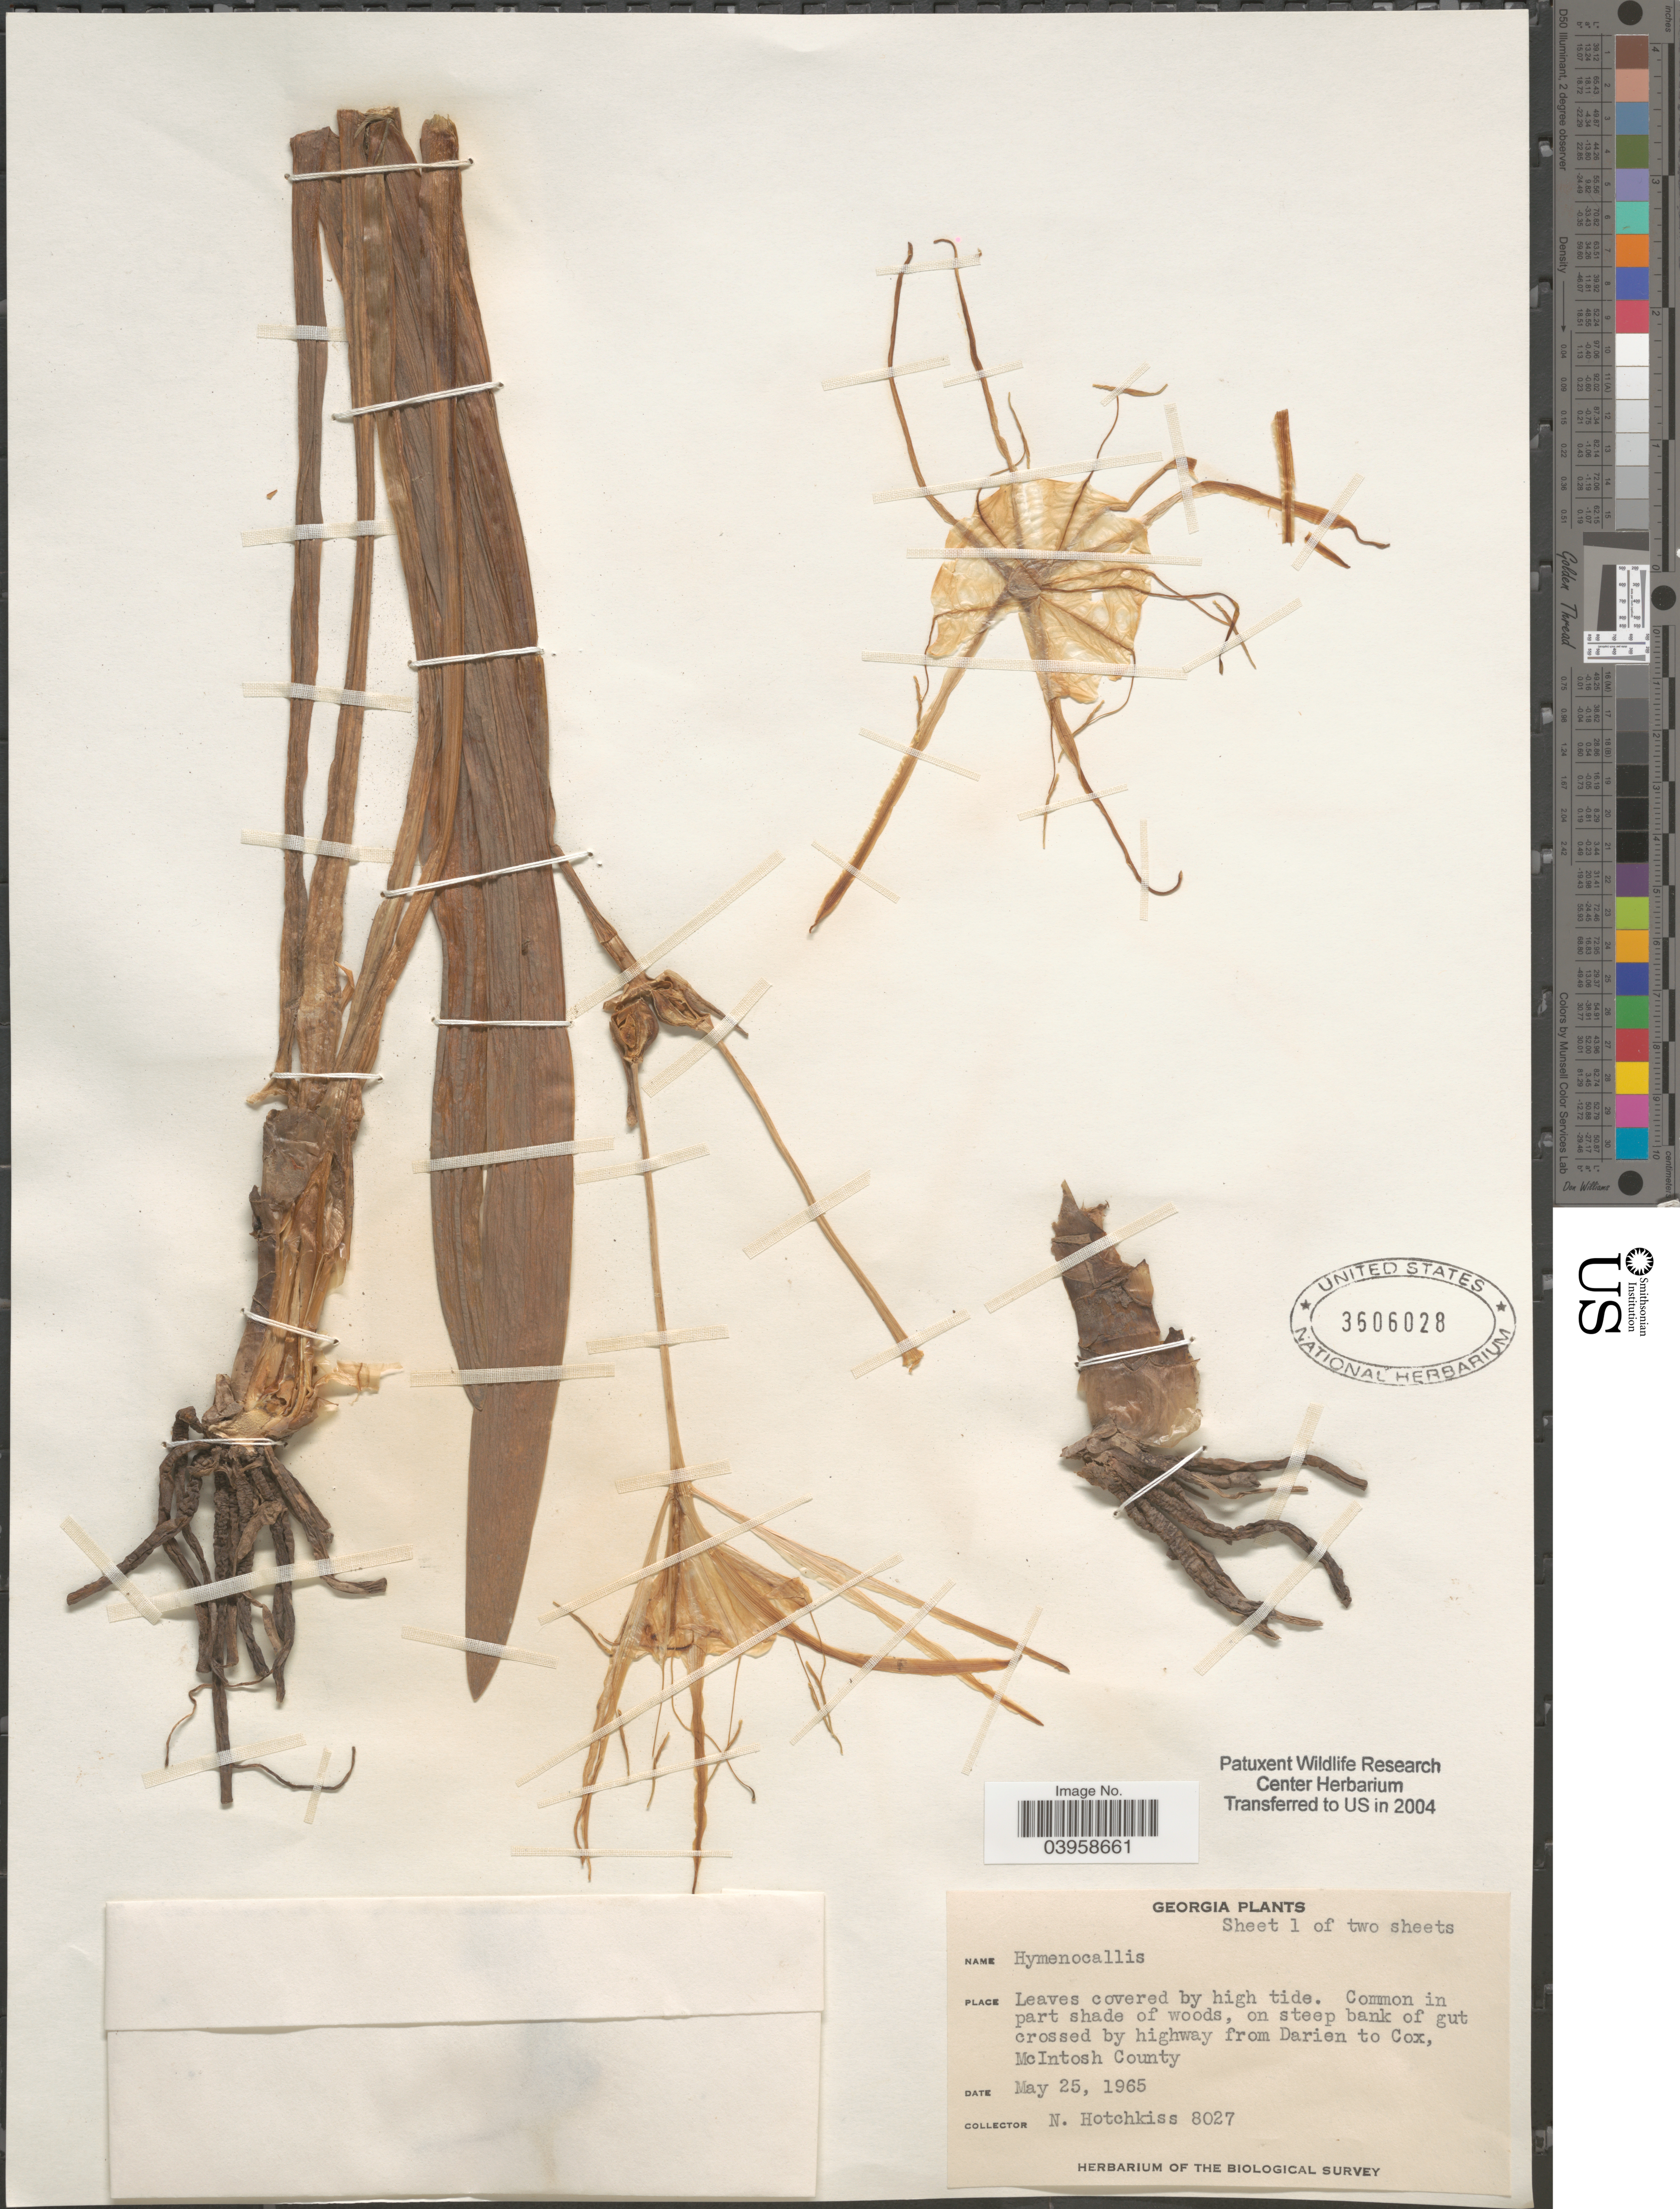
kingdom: Plantae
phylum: Tracheophyta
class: Liliopsida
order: Asparagales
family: Amaryllidaceae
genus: Hymenocallis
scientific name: Hymenocallis sp.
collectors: N. Hotchkiss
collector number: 8027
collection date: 1965-05-25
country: United States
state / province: Georgia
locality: Common in part shade of woods, on steep bank of gut crossed by highway from Darien to Cox, McIntosh County.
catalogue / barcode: US 3606028